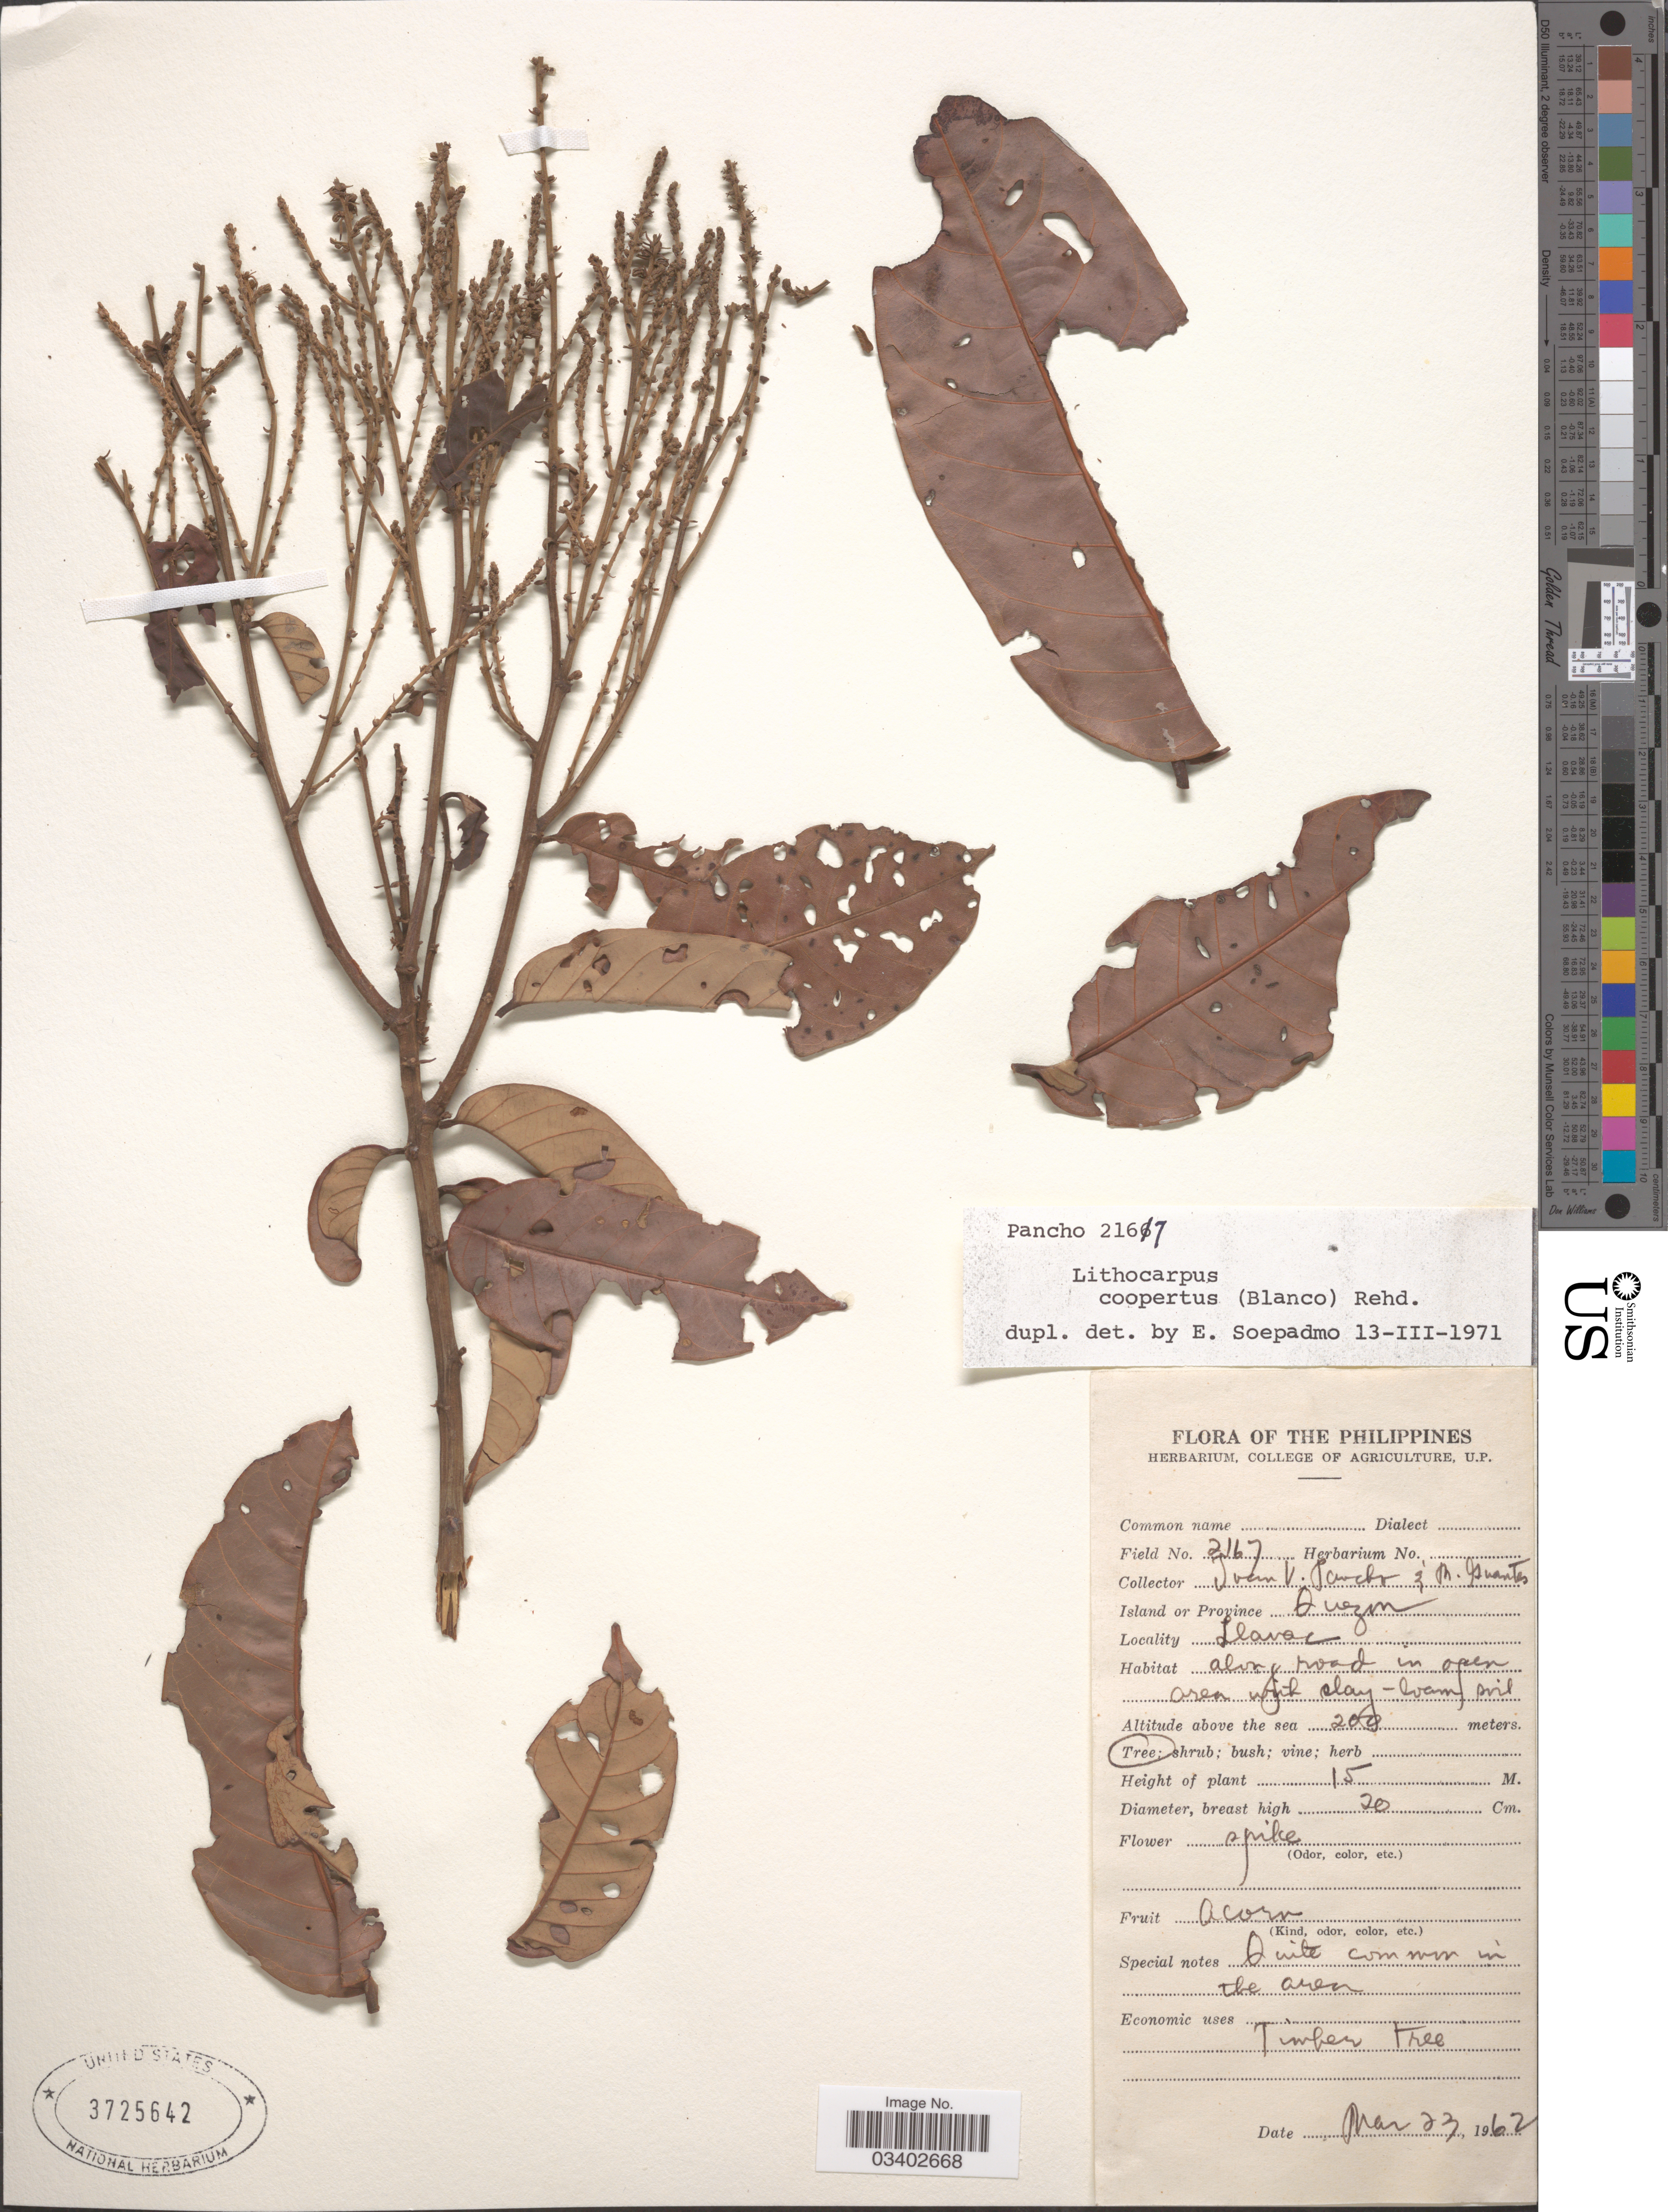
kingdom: Plantae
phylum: Tracheophyta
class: Magnoliopsida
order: Fagales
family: Fagaceae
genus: Lithocarpus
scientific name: Lithocarpus coopertus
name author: (Blanco) Rehder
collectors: J. Pancho & M. Guantes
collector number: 2167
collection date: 1962-03-23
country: Philippines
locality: Island or Province Quezon. Llavoc.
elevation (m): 200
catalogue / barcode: US 3725642